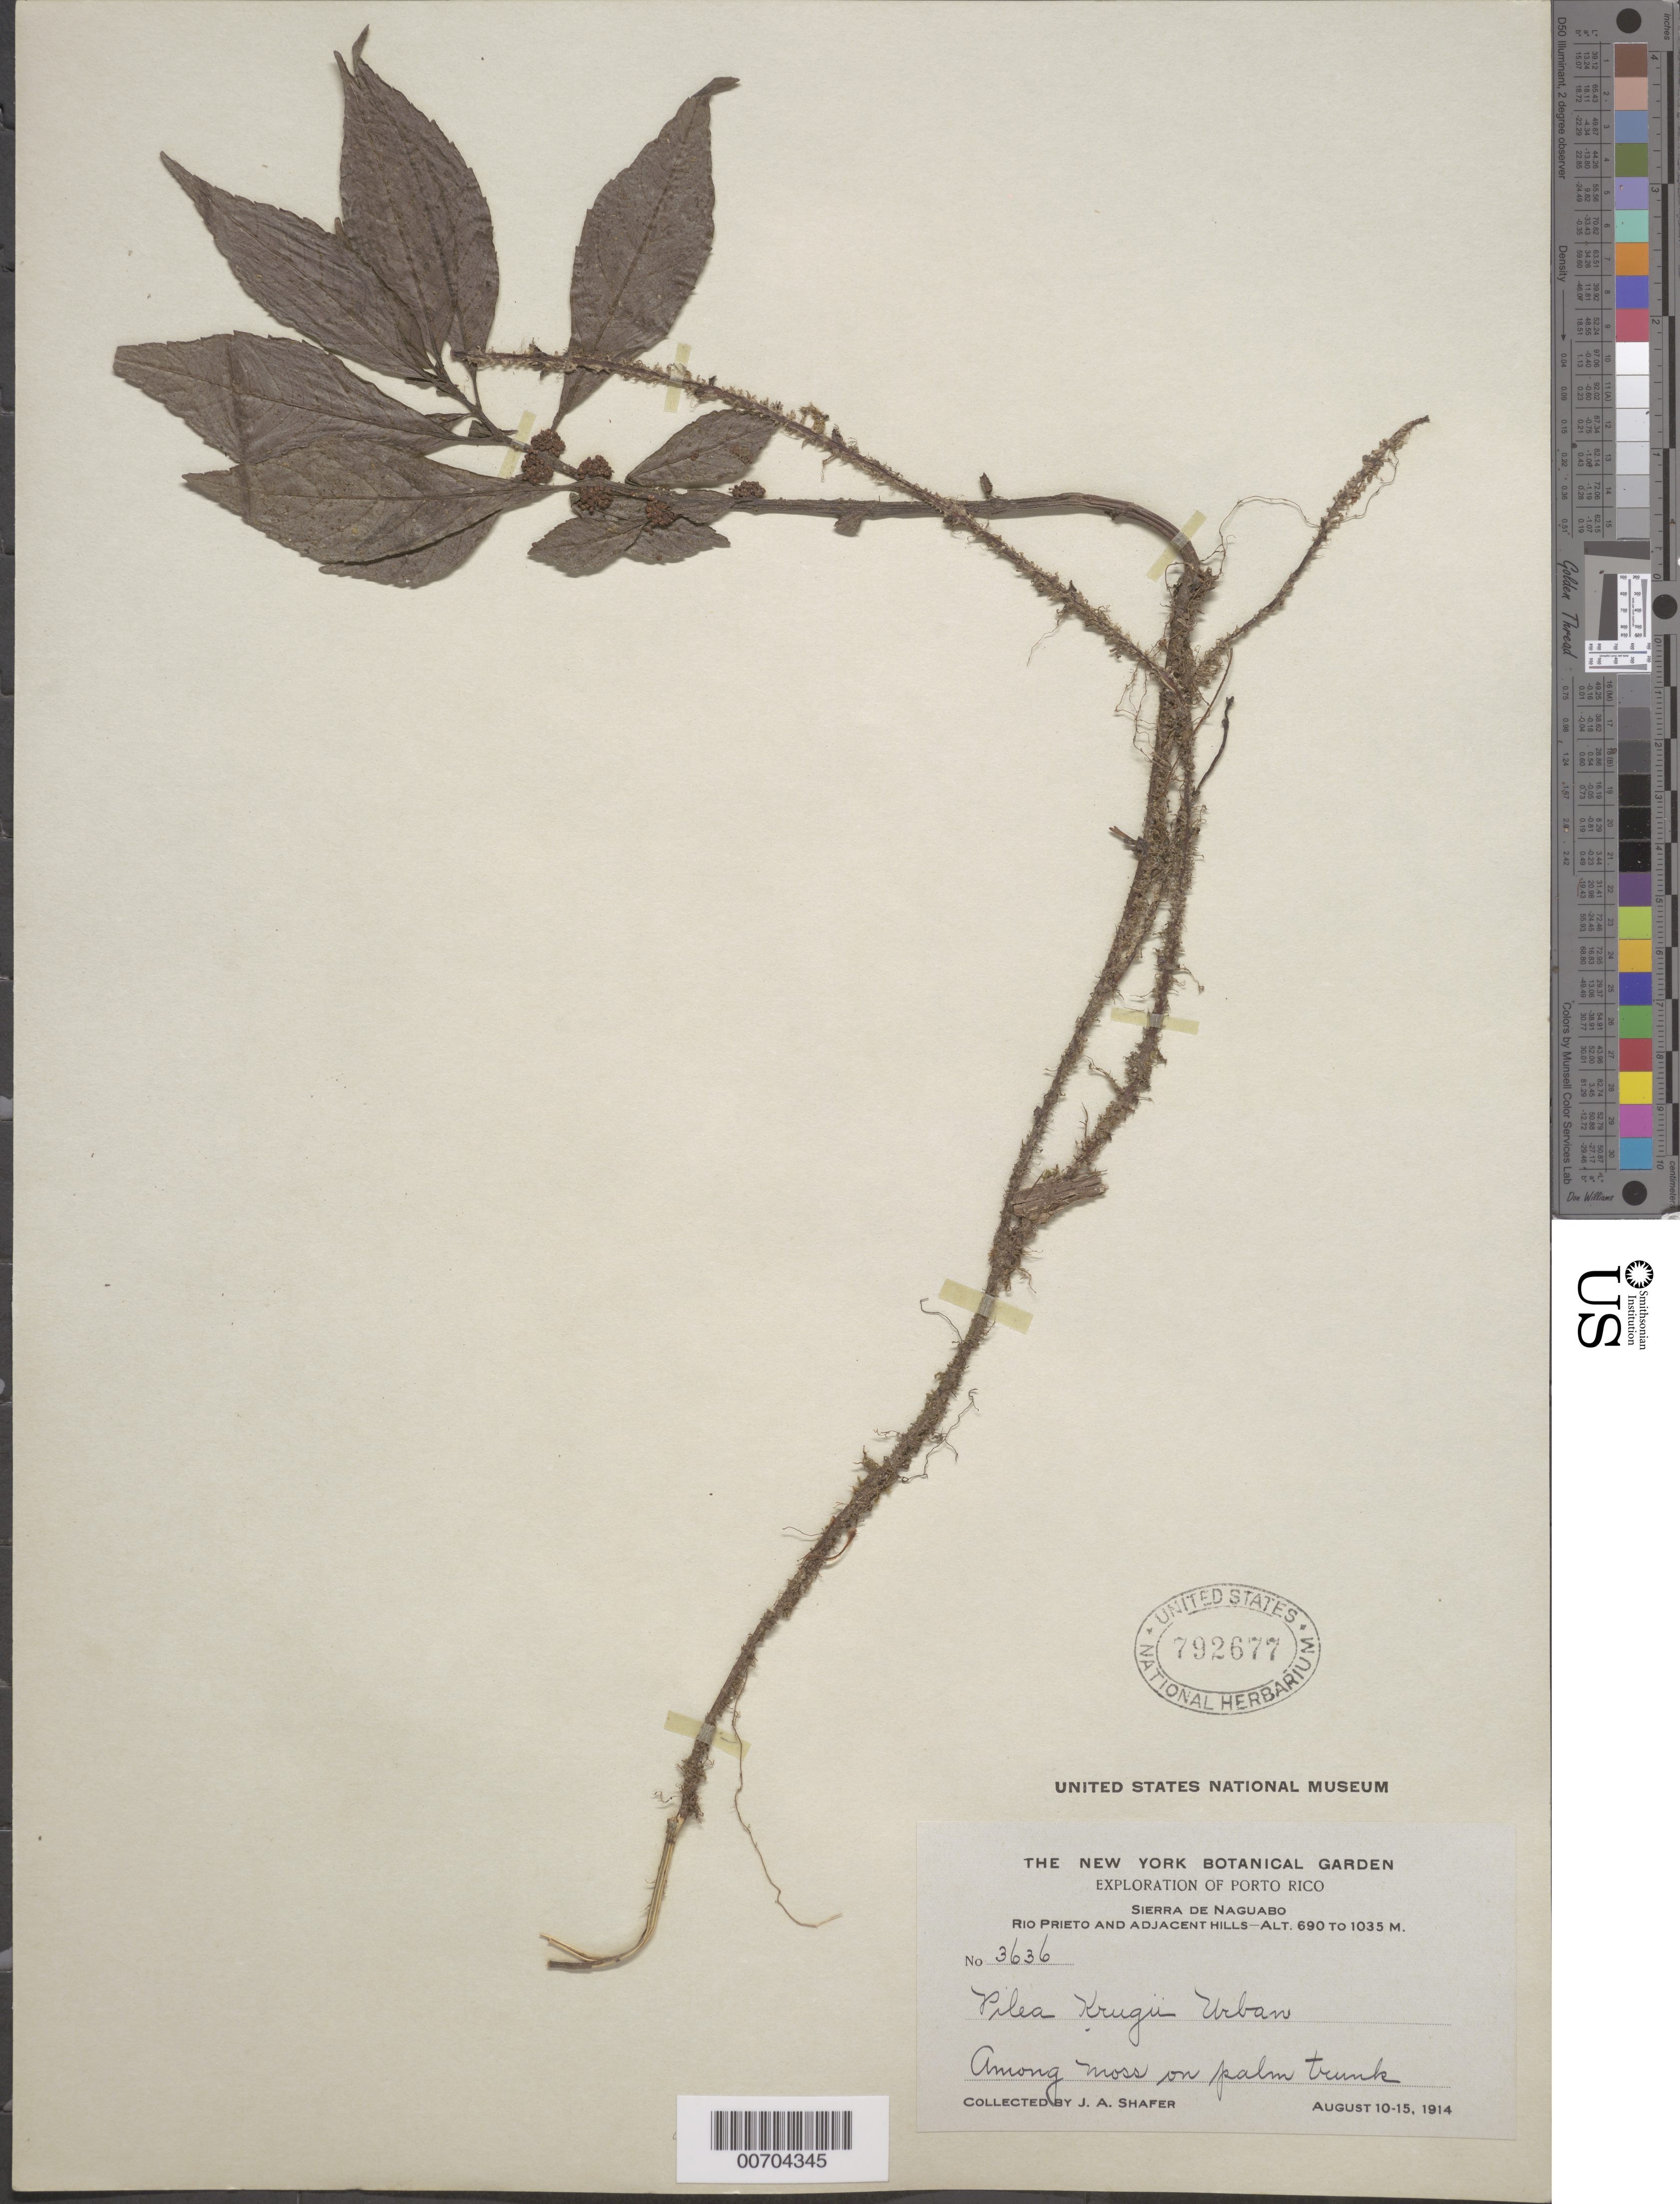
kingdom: Plantae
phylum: Tracheophyta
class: Magnoliopsida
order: Rosales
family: Urticaceae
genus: Pilea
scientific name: Pilea krugii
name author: Urb.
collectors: J. A. Shafer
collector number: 3636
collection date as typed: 10 Aug 1914 to 15 Aug 1914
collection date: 1914-08-10/1914-08-15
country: Puerto Rico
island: Greater Antilles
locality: Sierra de Naguabo, Río Prieto and Adjacent hills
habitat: Among moss on palm trunk.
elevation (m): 690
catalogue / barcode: US 792677